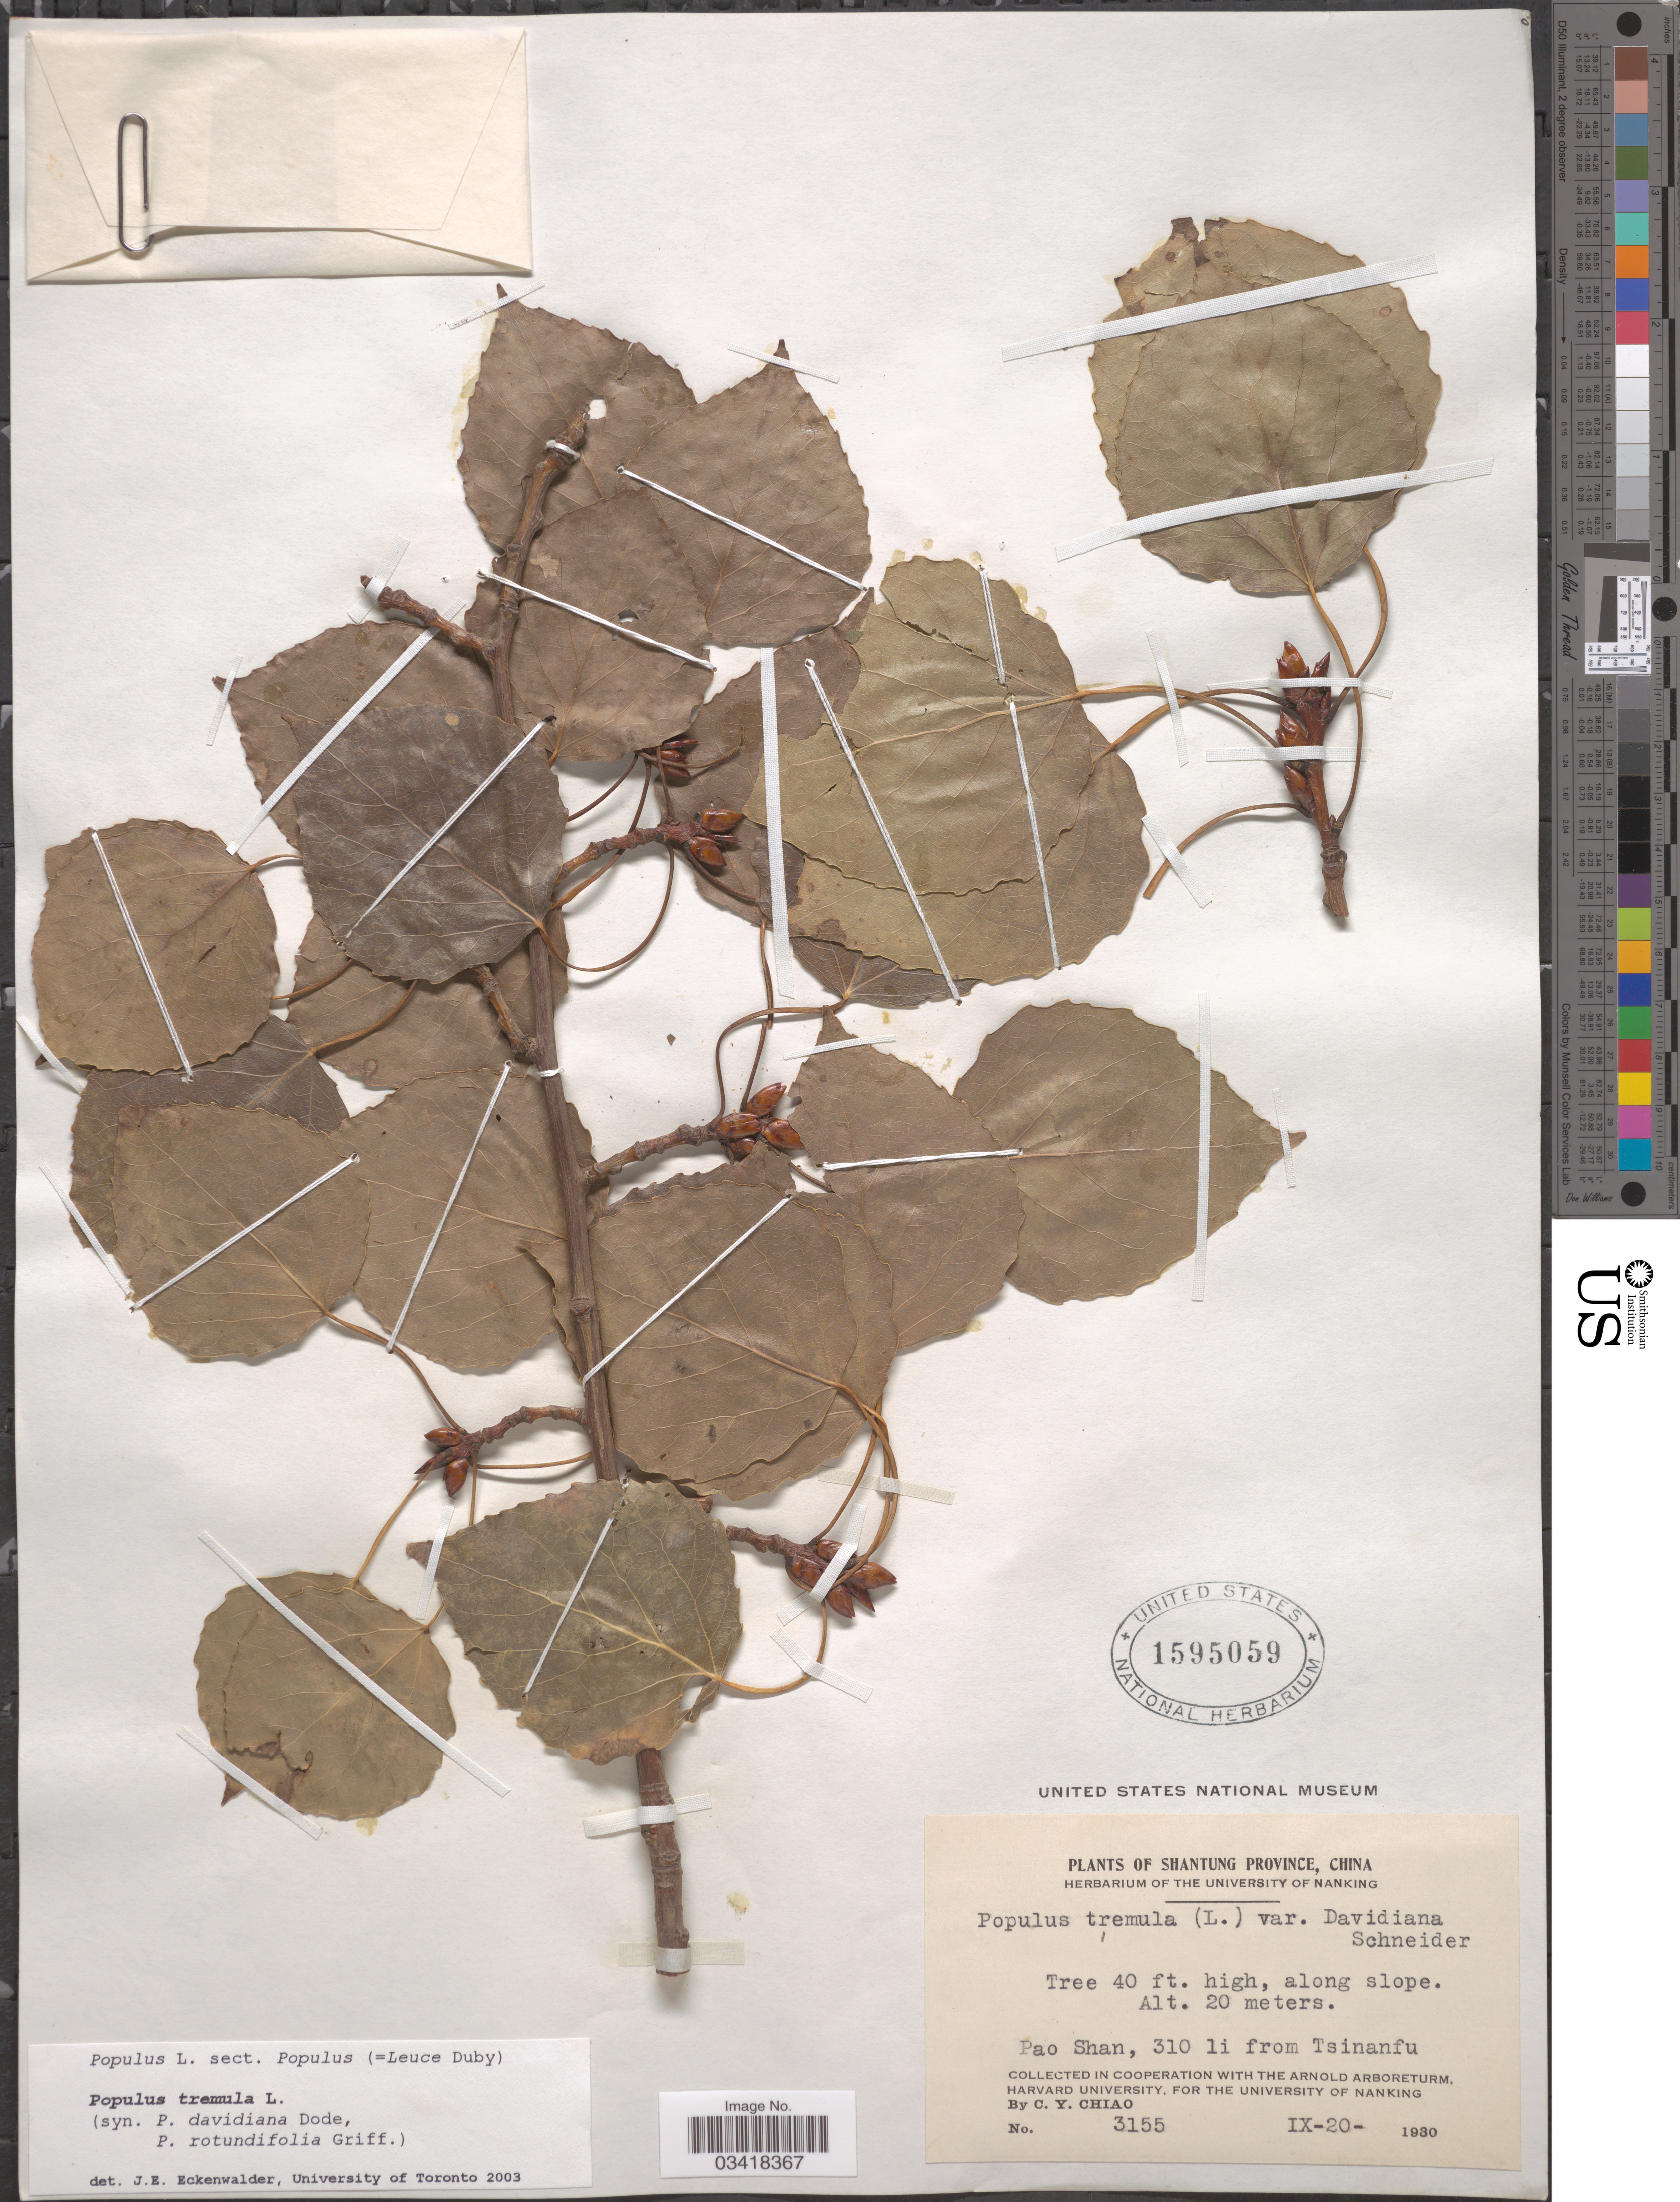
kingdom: Plantae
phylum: Tracheophyta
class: Magnoliopsida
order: Malpighiales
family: Salicaceae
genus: Populus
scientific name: Populus tremula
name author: L.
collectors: C. Y. Chiao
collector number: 3155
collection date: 1930-09-20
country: China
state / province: Shandong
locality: Shantung Province. Pao Shan, 310 li from Tsinanfu.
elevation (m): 20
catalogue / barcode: US 1595059